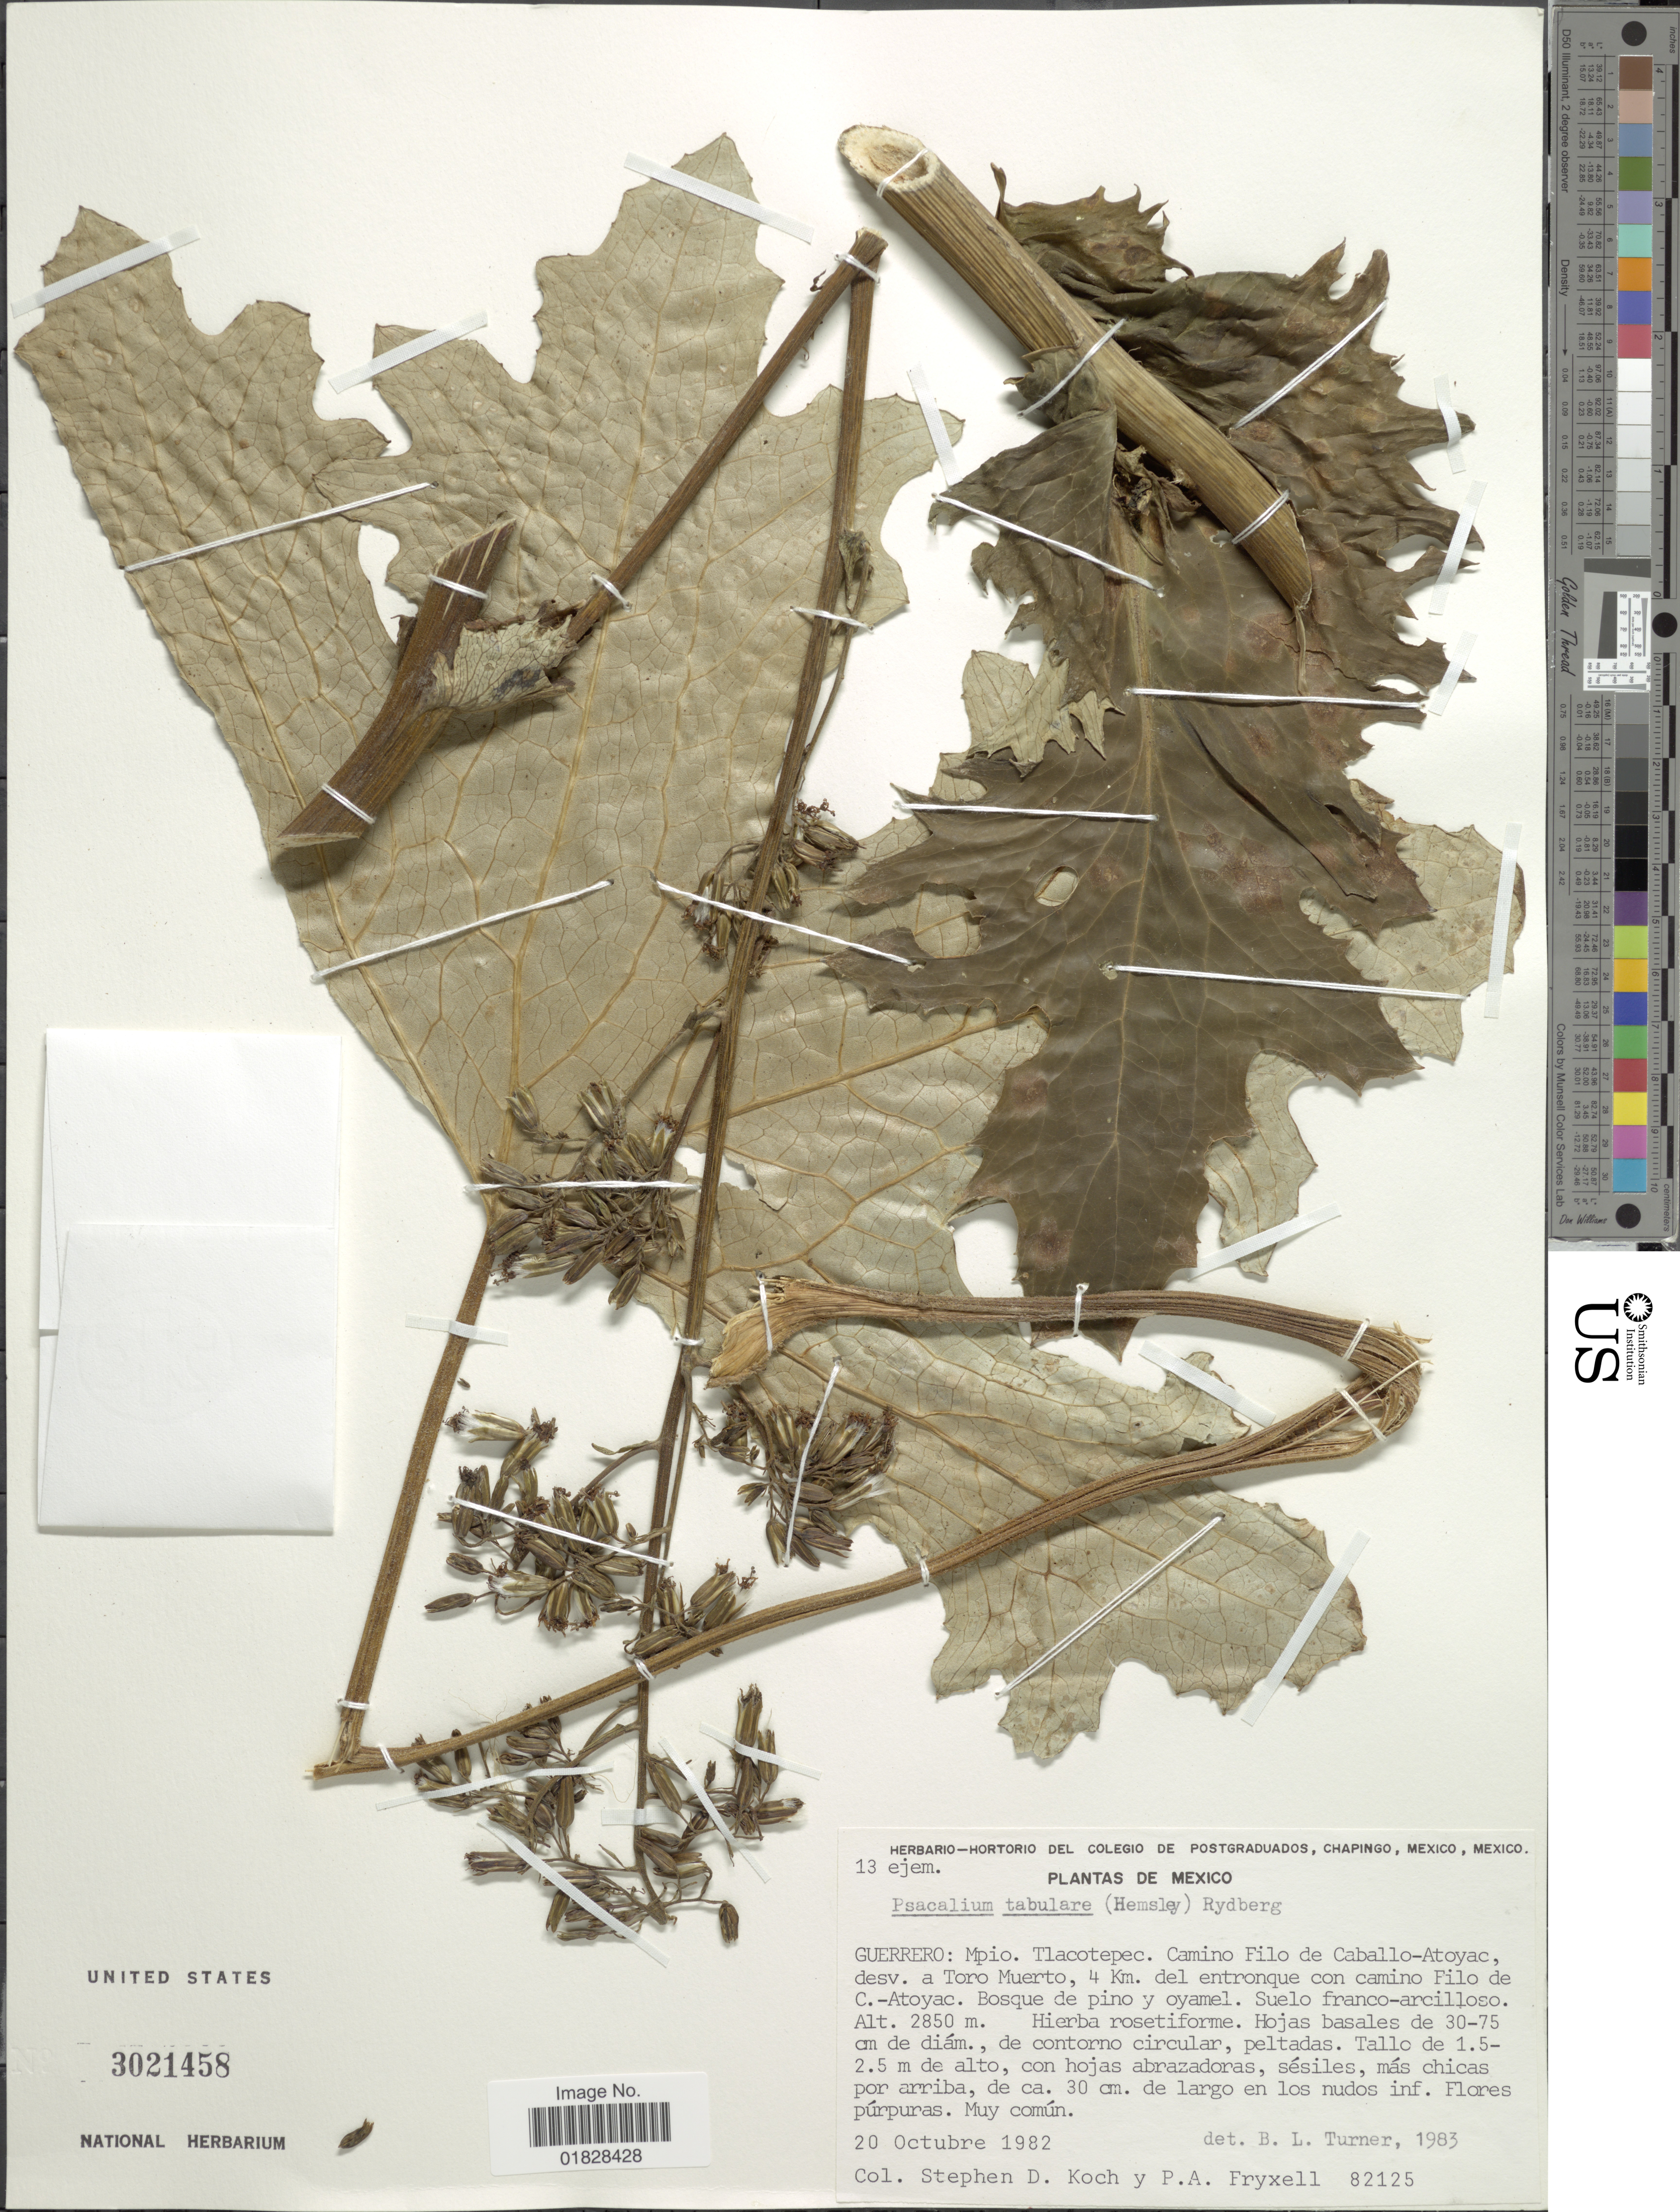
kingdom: Plantae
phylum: Tracheophyta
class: Magnoliopsida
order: Asterales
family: Asteraceae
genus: Psacalium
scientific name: Psacalium tabulare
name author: (Hemsl.) Rydb.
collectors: S. D. Koch & P. A. Fryxell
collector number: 82125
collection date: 1982-10-20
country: Mexico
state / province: Guerrero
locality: Guerrero: Mpio. Tlacotepec. Camino Filo de Caballo-Atoyac, desv. a Toro Muerto, 4 Km. del entronque con camino Filo de C.-Atoyac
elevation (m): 2850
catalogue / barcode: US 3021458